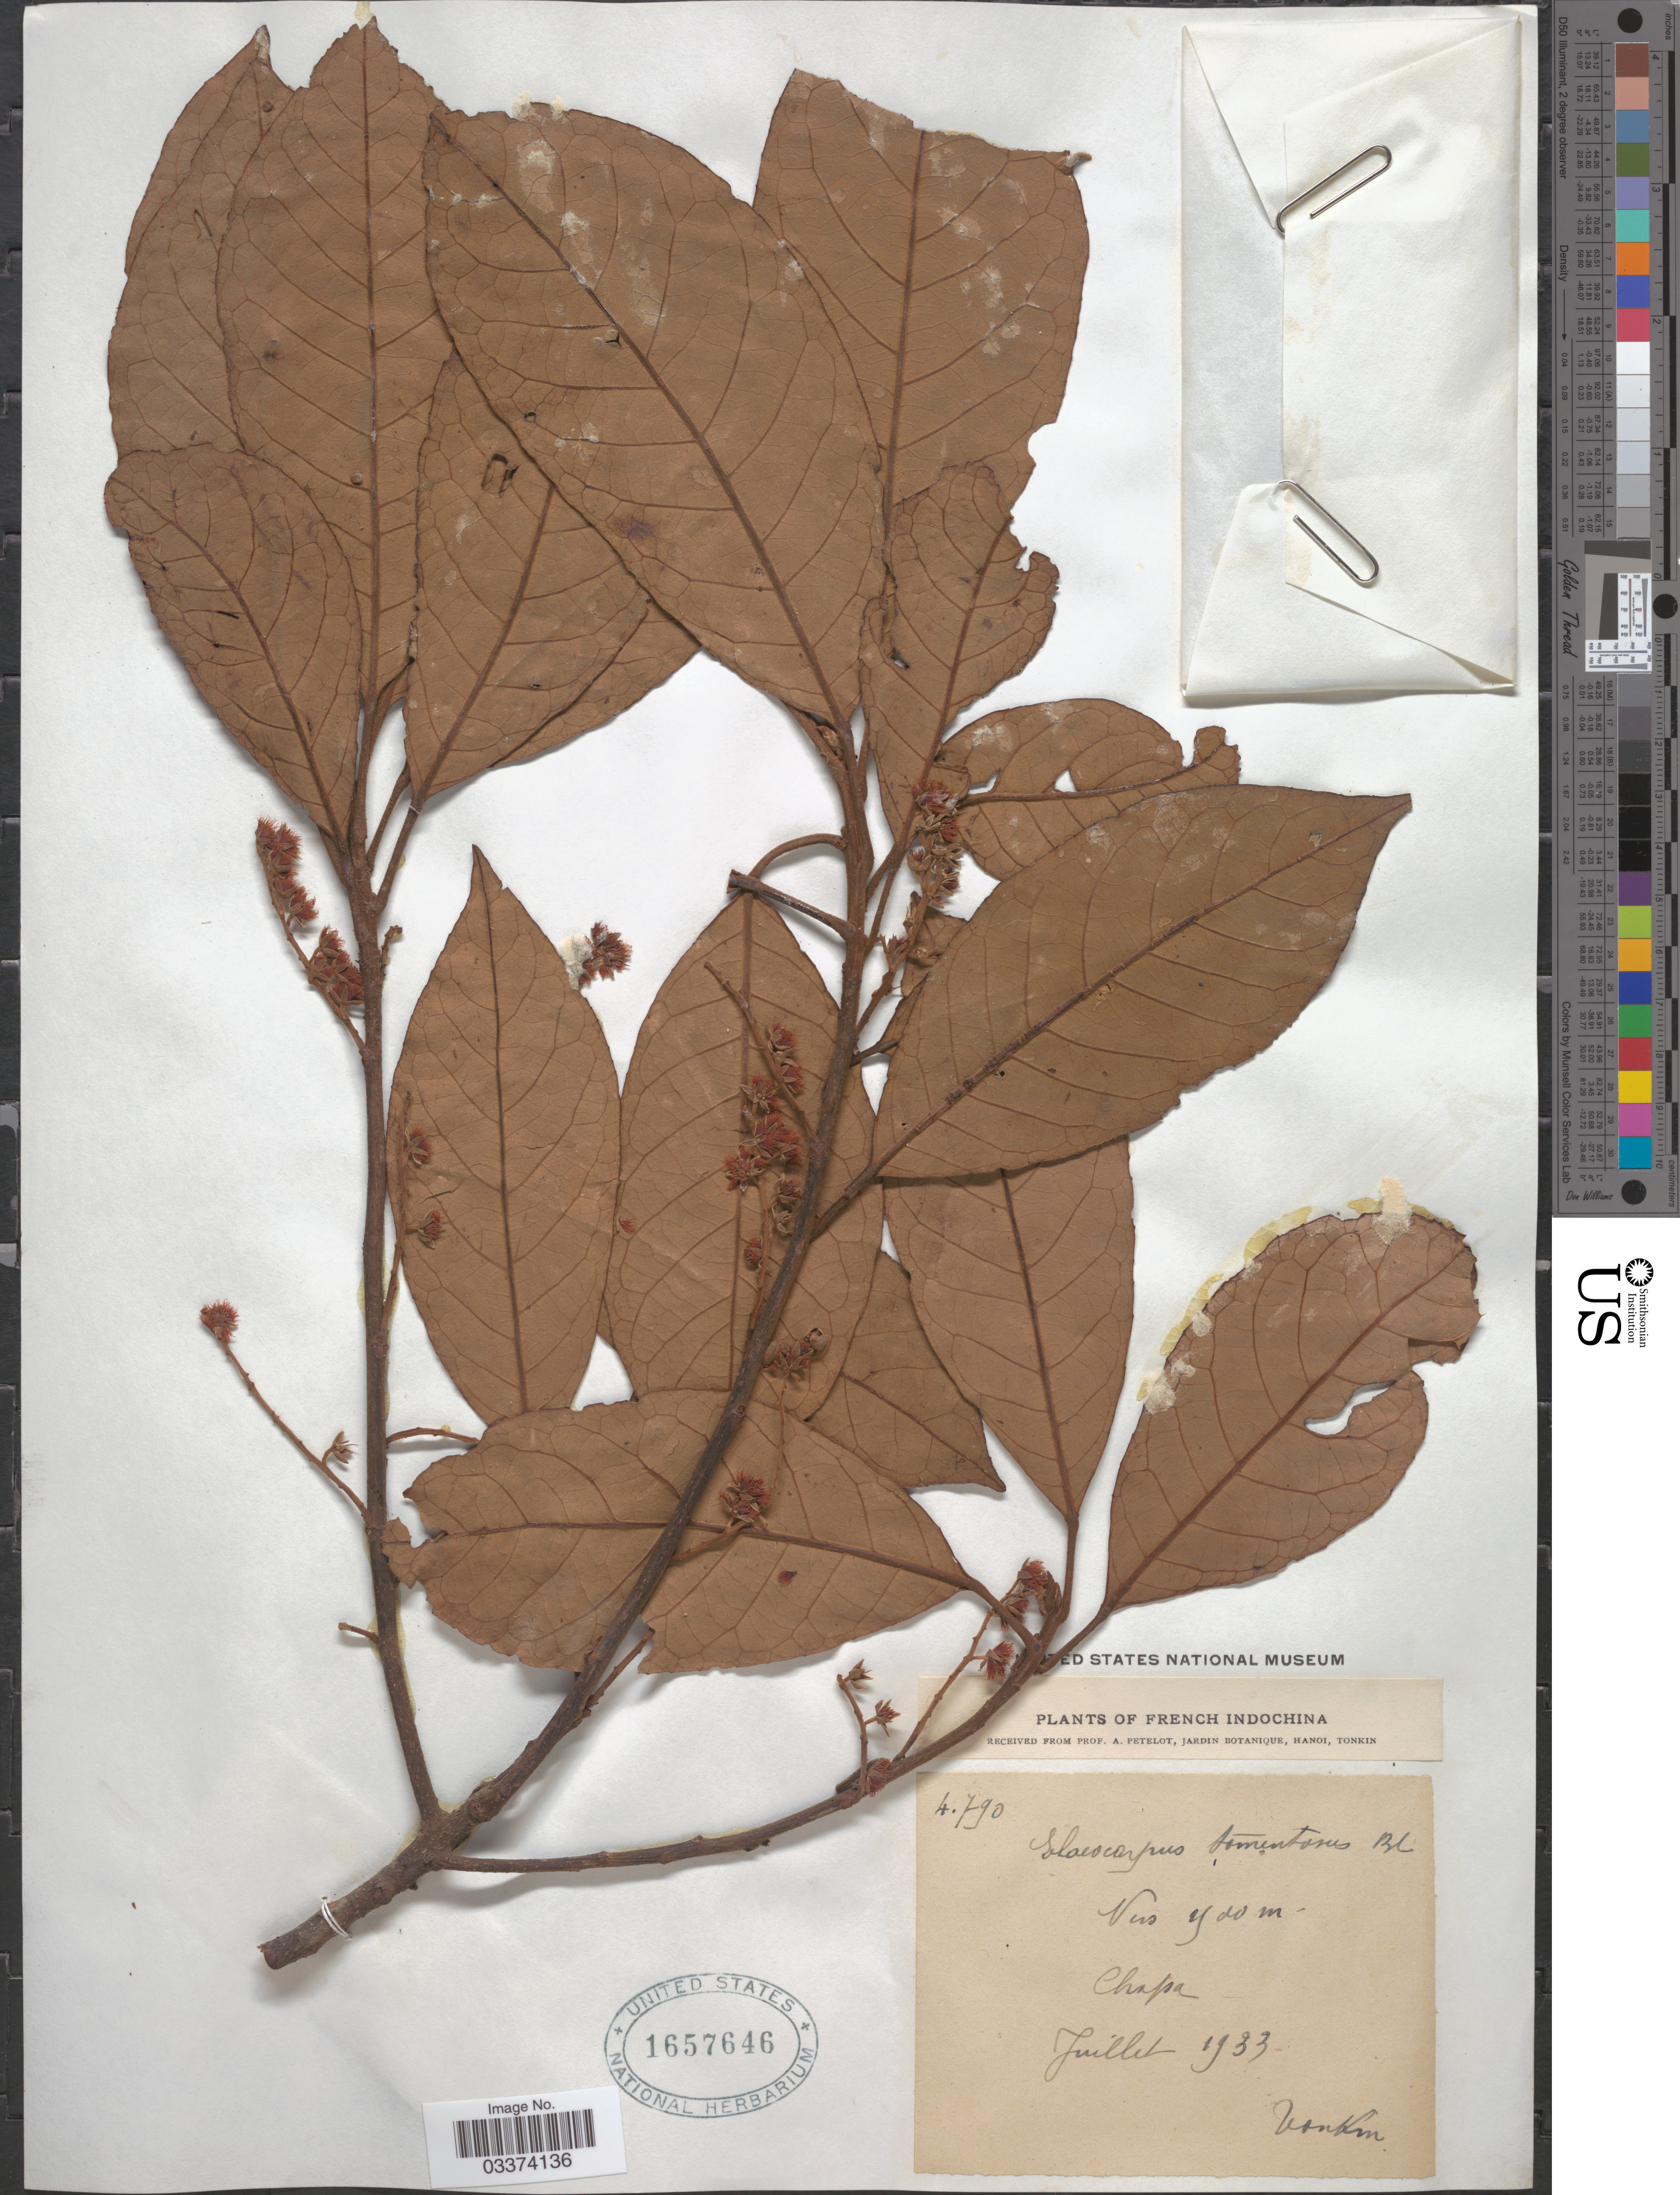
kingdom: Plantae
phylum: Tracheophyta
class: Magnoliopsida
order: Oxalidales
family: Elaeocarpaceae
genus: Elaeocarpus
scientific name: Elaeocarpus tomentosus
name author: Blume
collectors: A. Petelot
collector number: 4790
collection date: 1933-07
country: Vietnam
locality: French Indochina. Chapa.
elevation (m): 1500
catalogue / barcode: US 1657646